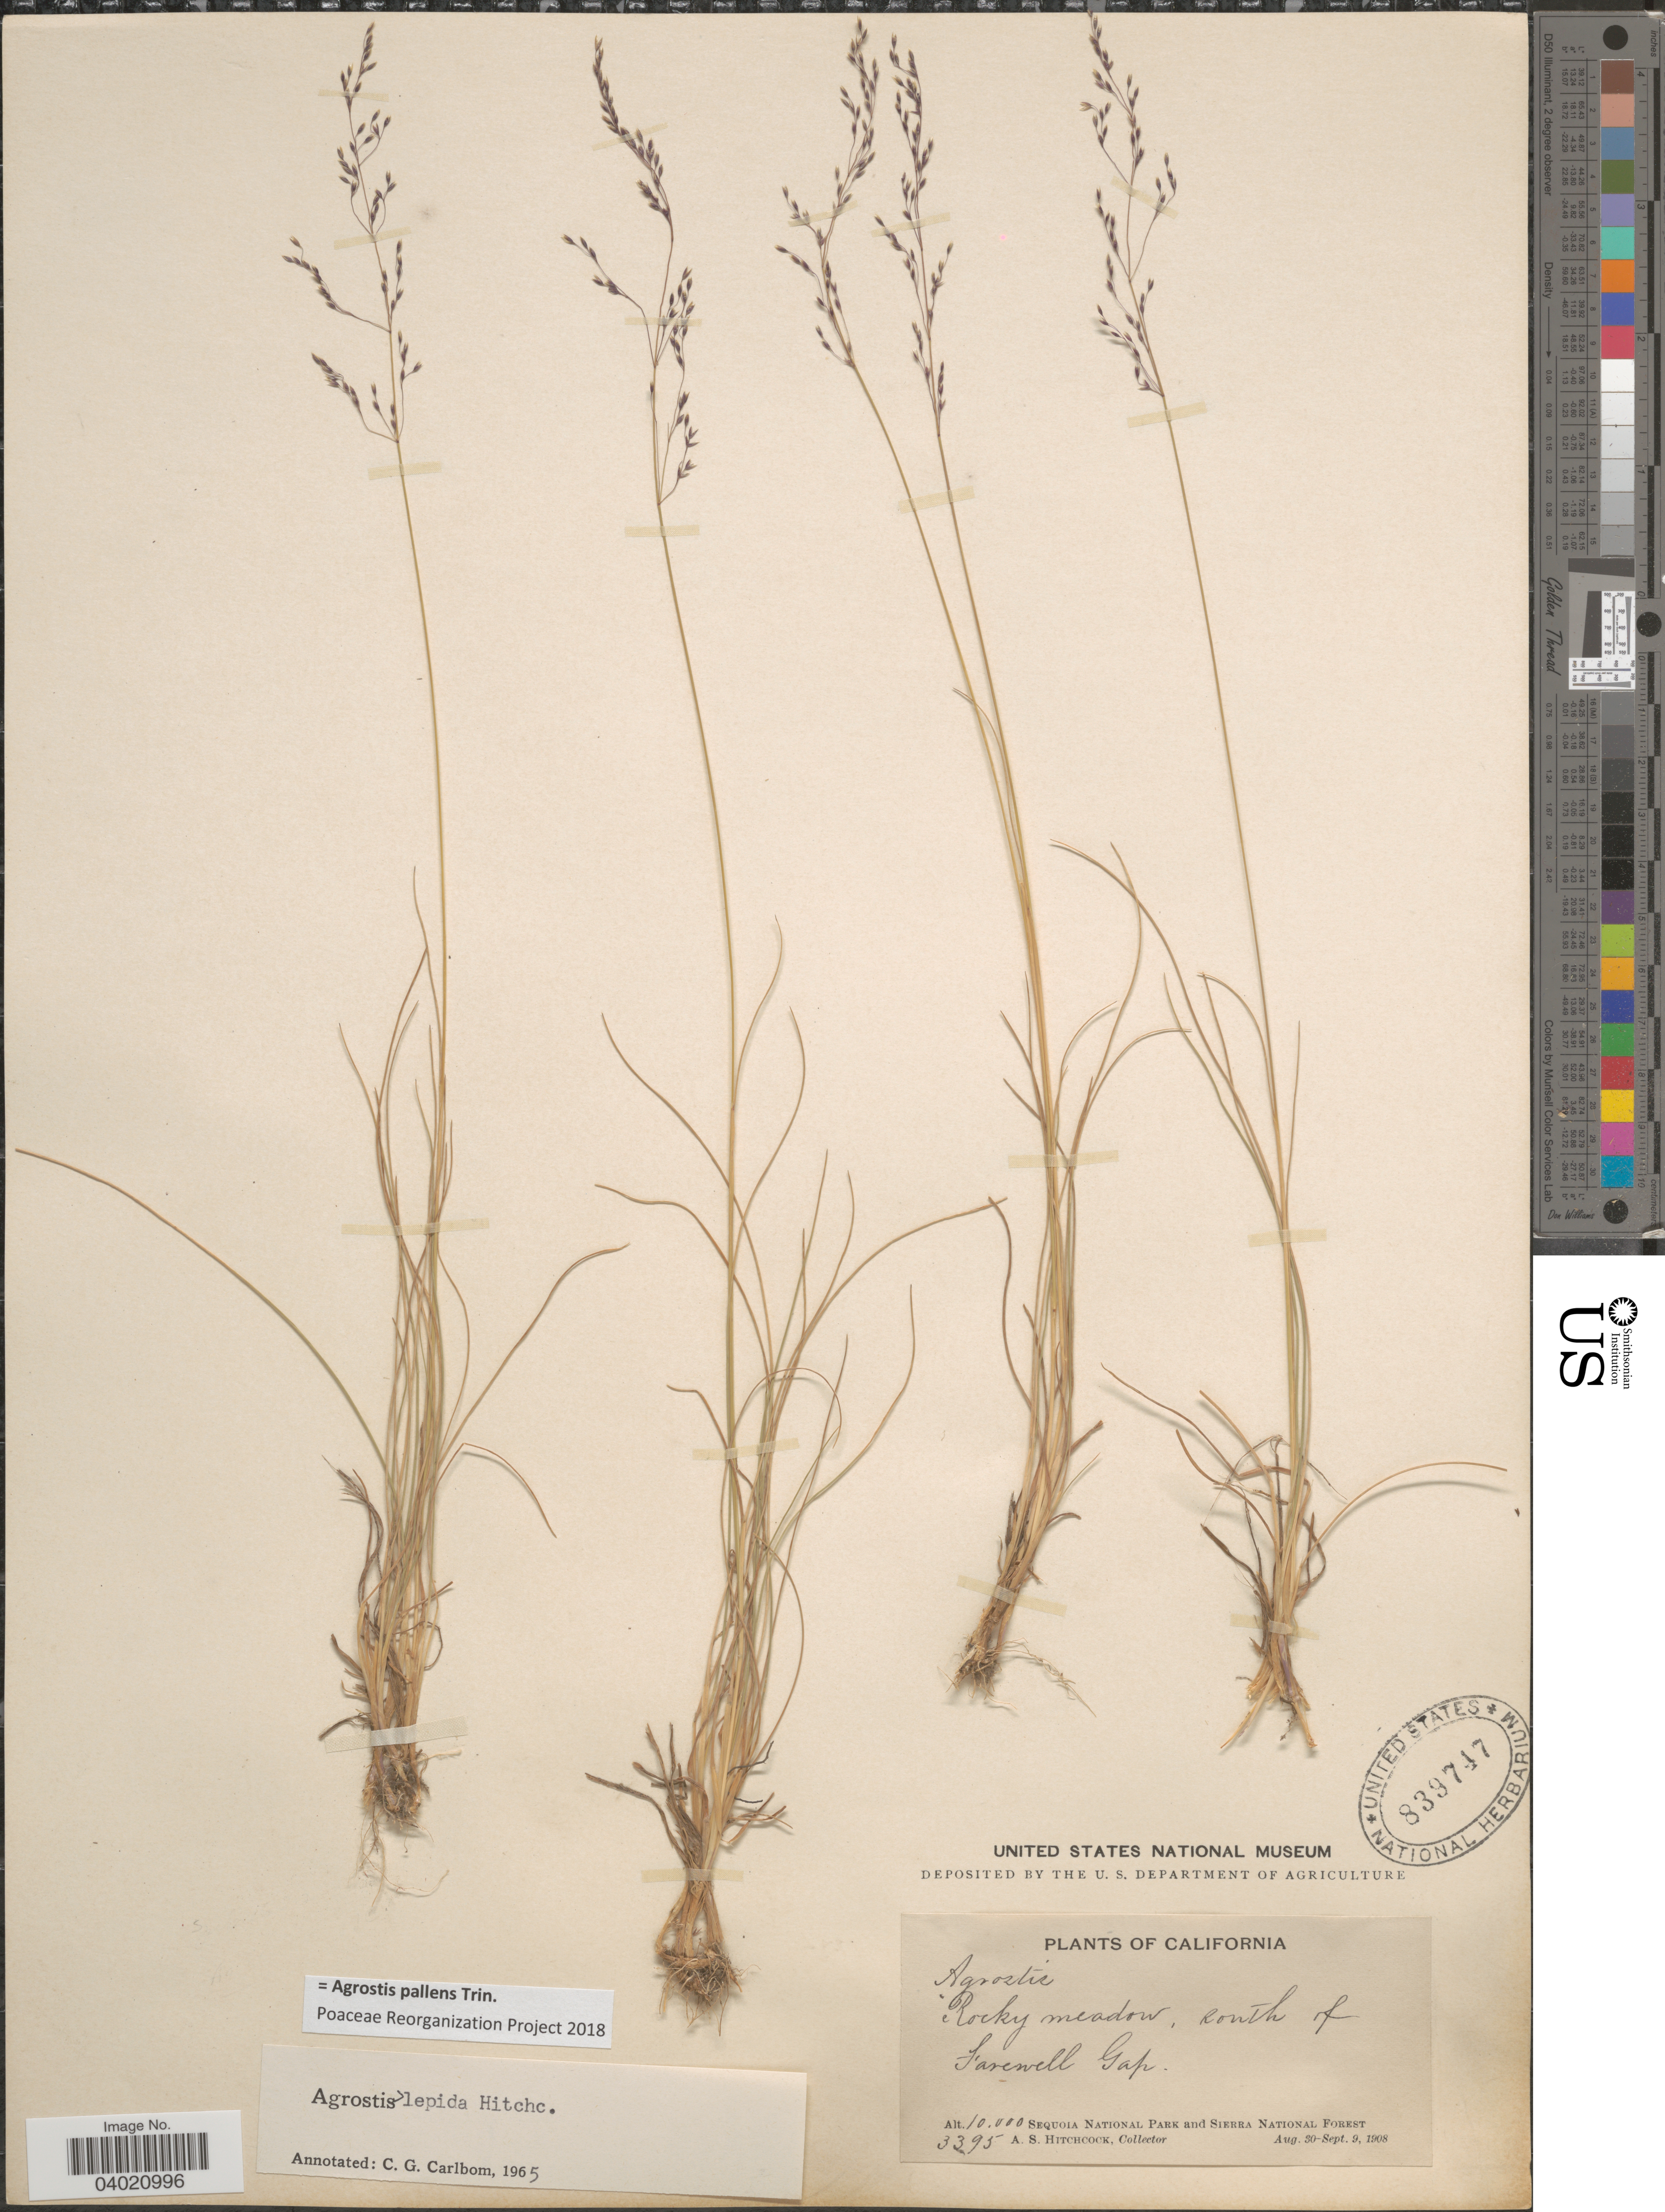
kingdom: Plantae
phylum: Tracheophyta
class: Liliopsida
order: Poales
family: Poaceae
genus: Agrostis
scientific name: Agrostis pallens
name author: Trin.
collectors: A. S. Hitchcock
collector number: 3395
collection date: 1908-08-30/1908-09-09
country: United States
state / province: California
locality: Rocky meadow, south of Farewell Gap. Sequoia National Park and Sierra National Forest.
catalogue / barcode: US 839747